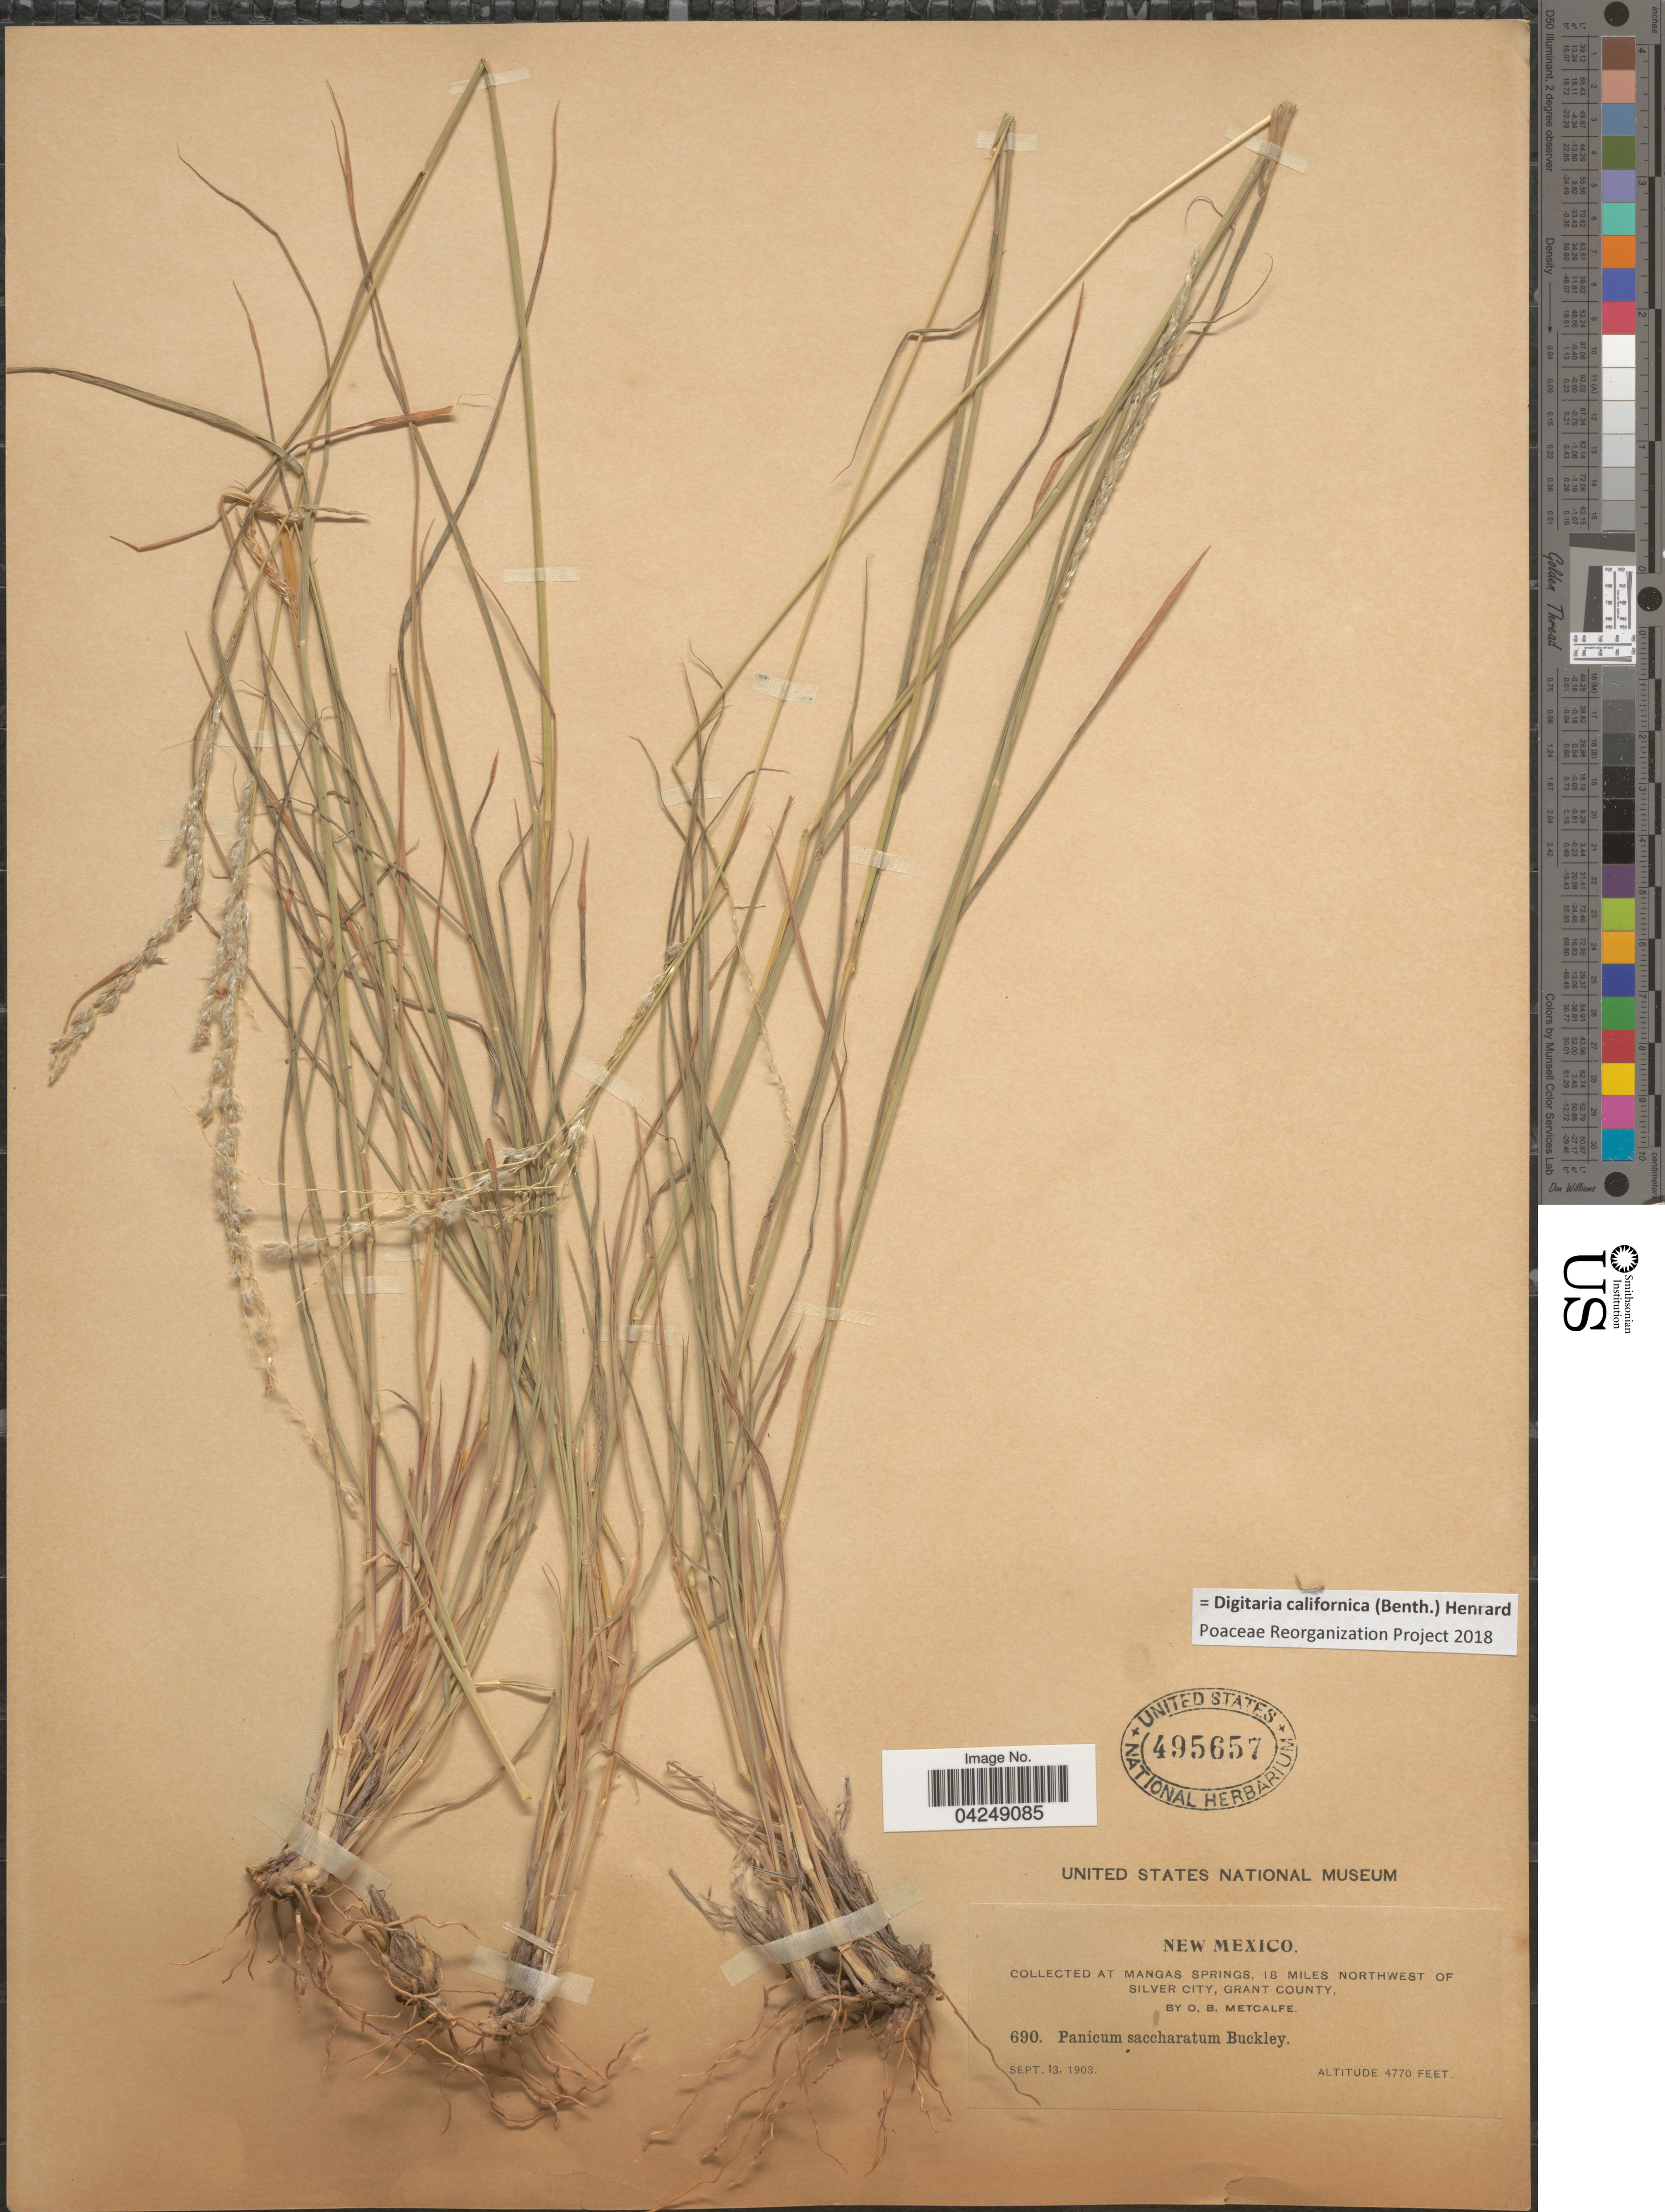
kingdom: Plantae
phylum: Tracheophyta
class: Liliopsida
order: Poales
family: Poaceae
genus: Digitaria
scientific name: Digitaria californica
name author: (Benth.) Henr.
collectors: O. B. Metcalfe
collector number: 690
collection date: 1903-09-13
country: United States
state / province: New Mexico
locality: At Mangas Springs, 18 miles Northwest of Silver City, Grant County.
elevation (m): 1454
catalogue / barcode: US 495657